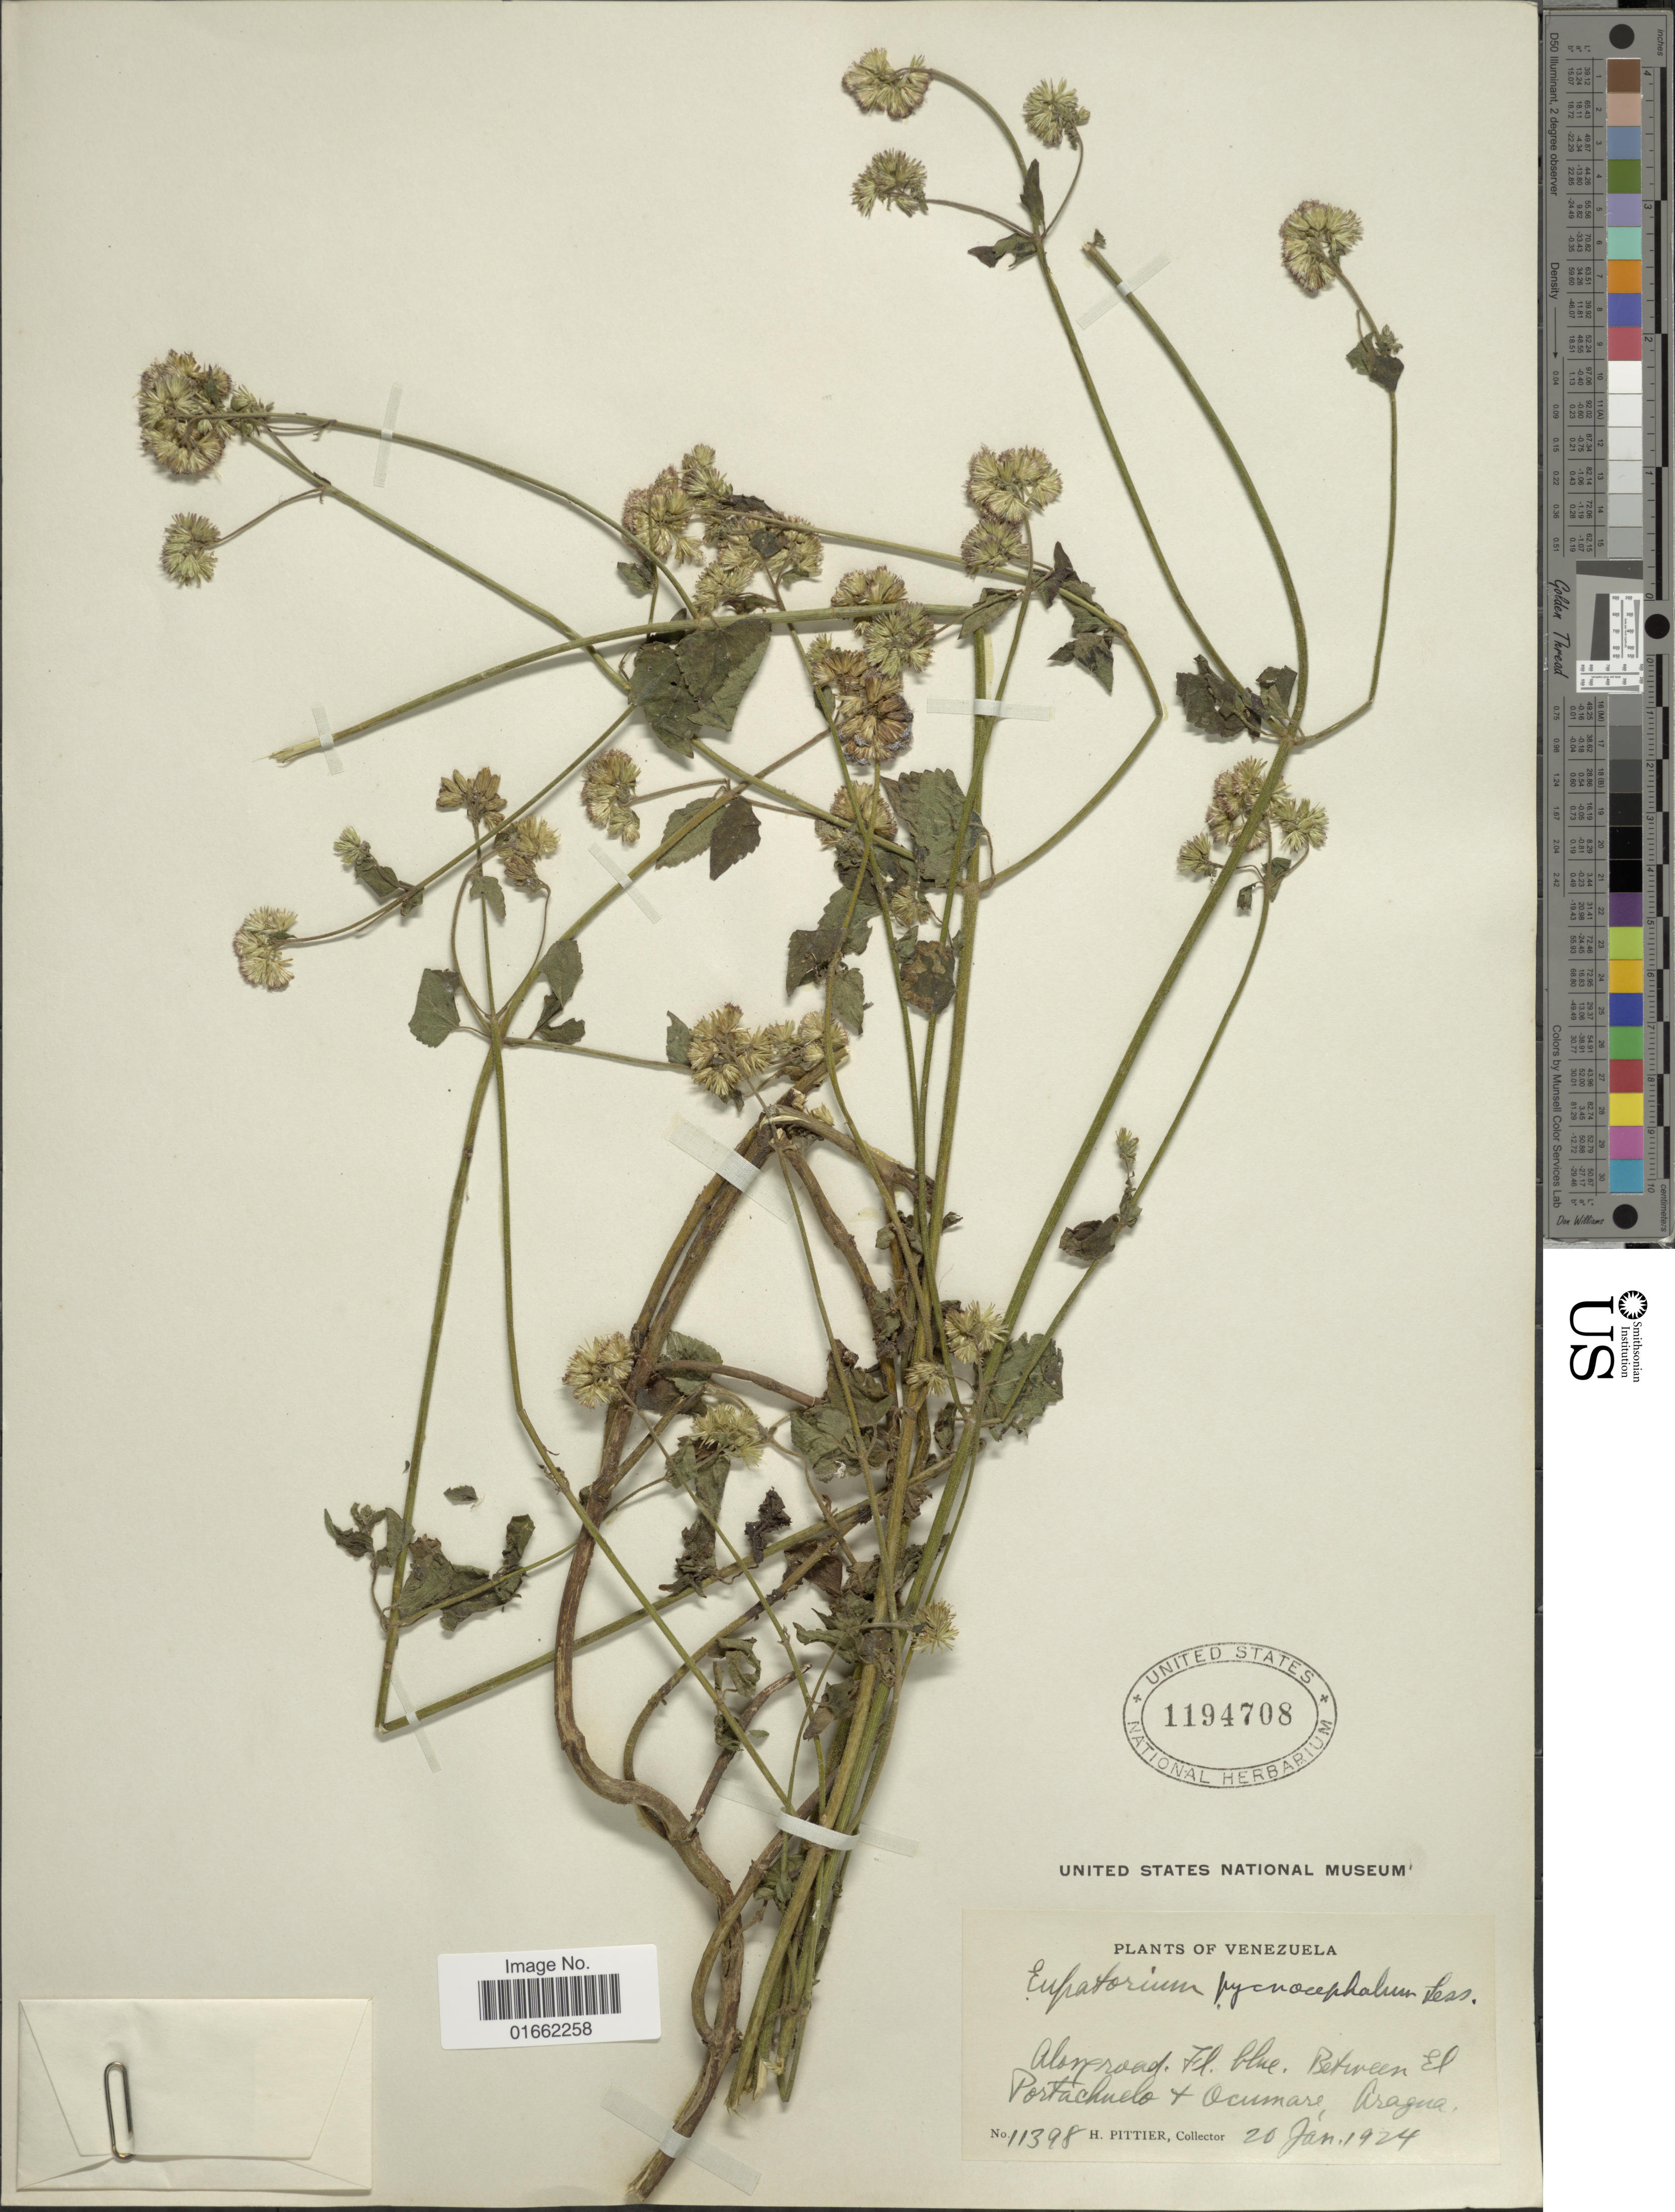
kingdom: Plantae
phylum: Tracheophyta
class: Magnoliopsida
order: Asterales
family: Asteraceae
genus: Fleischmannia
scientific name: Fleischmannia pratensis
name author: (Klatt) R.M. King & H. Rob.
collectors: H. F. Pittier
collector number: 11398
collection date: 1924-01-20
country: Venezuela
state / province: Aragua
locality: Between El Portachuelo & Ocumare, Aragua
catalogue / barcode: US 1194708